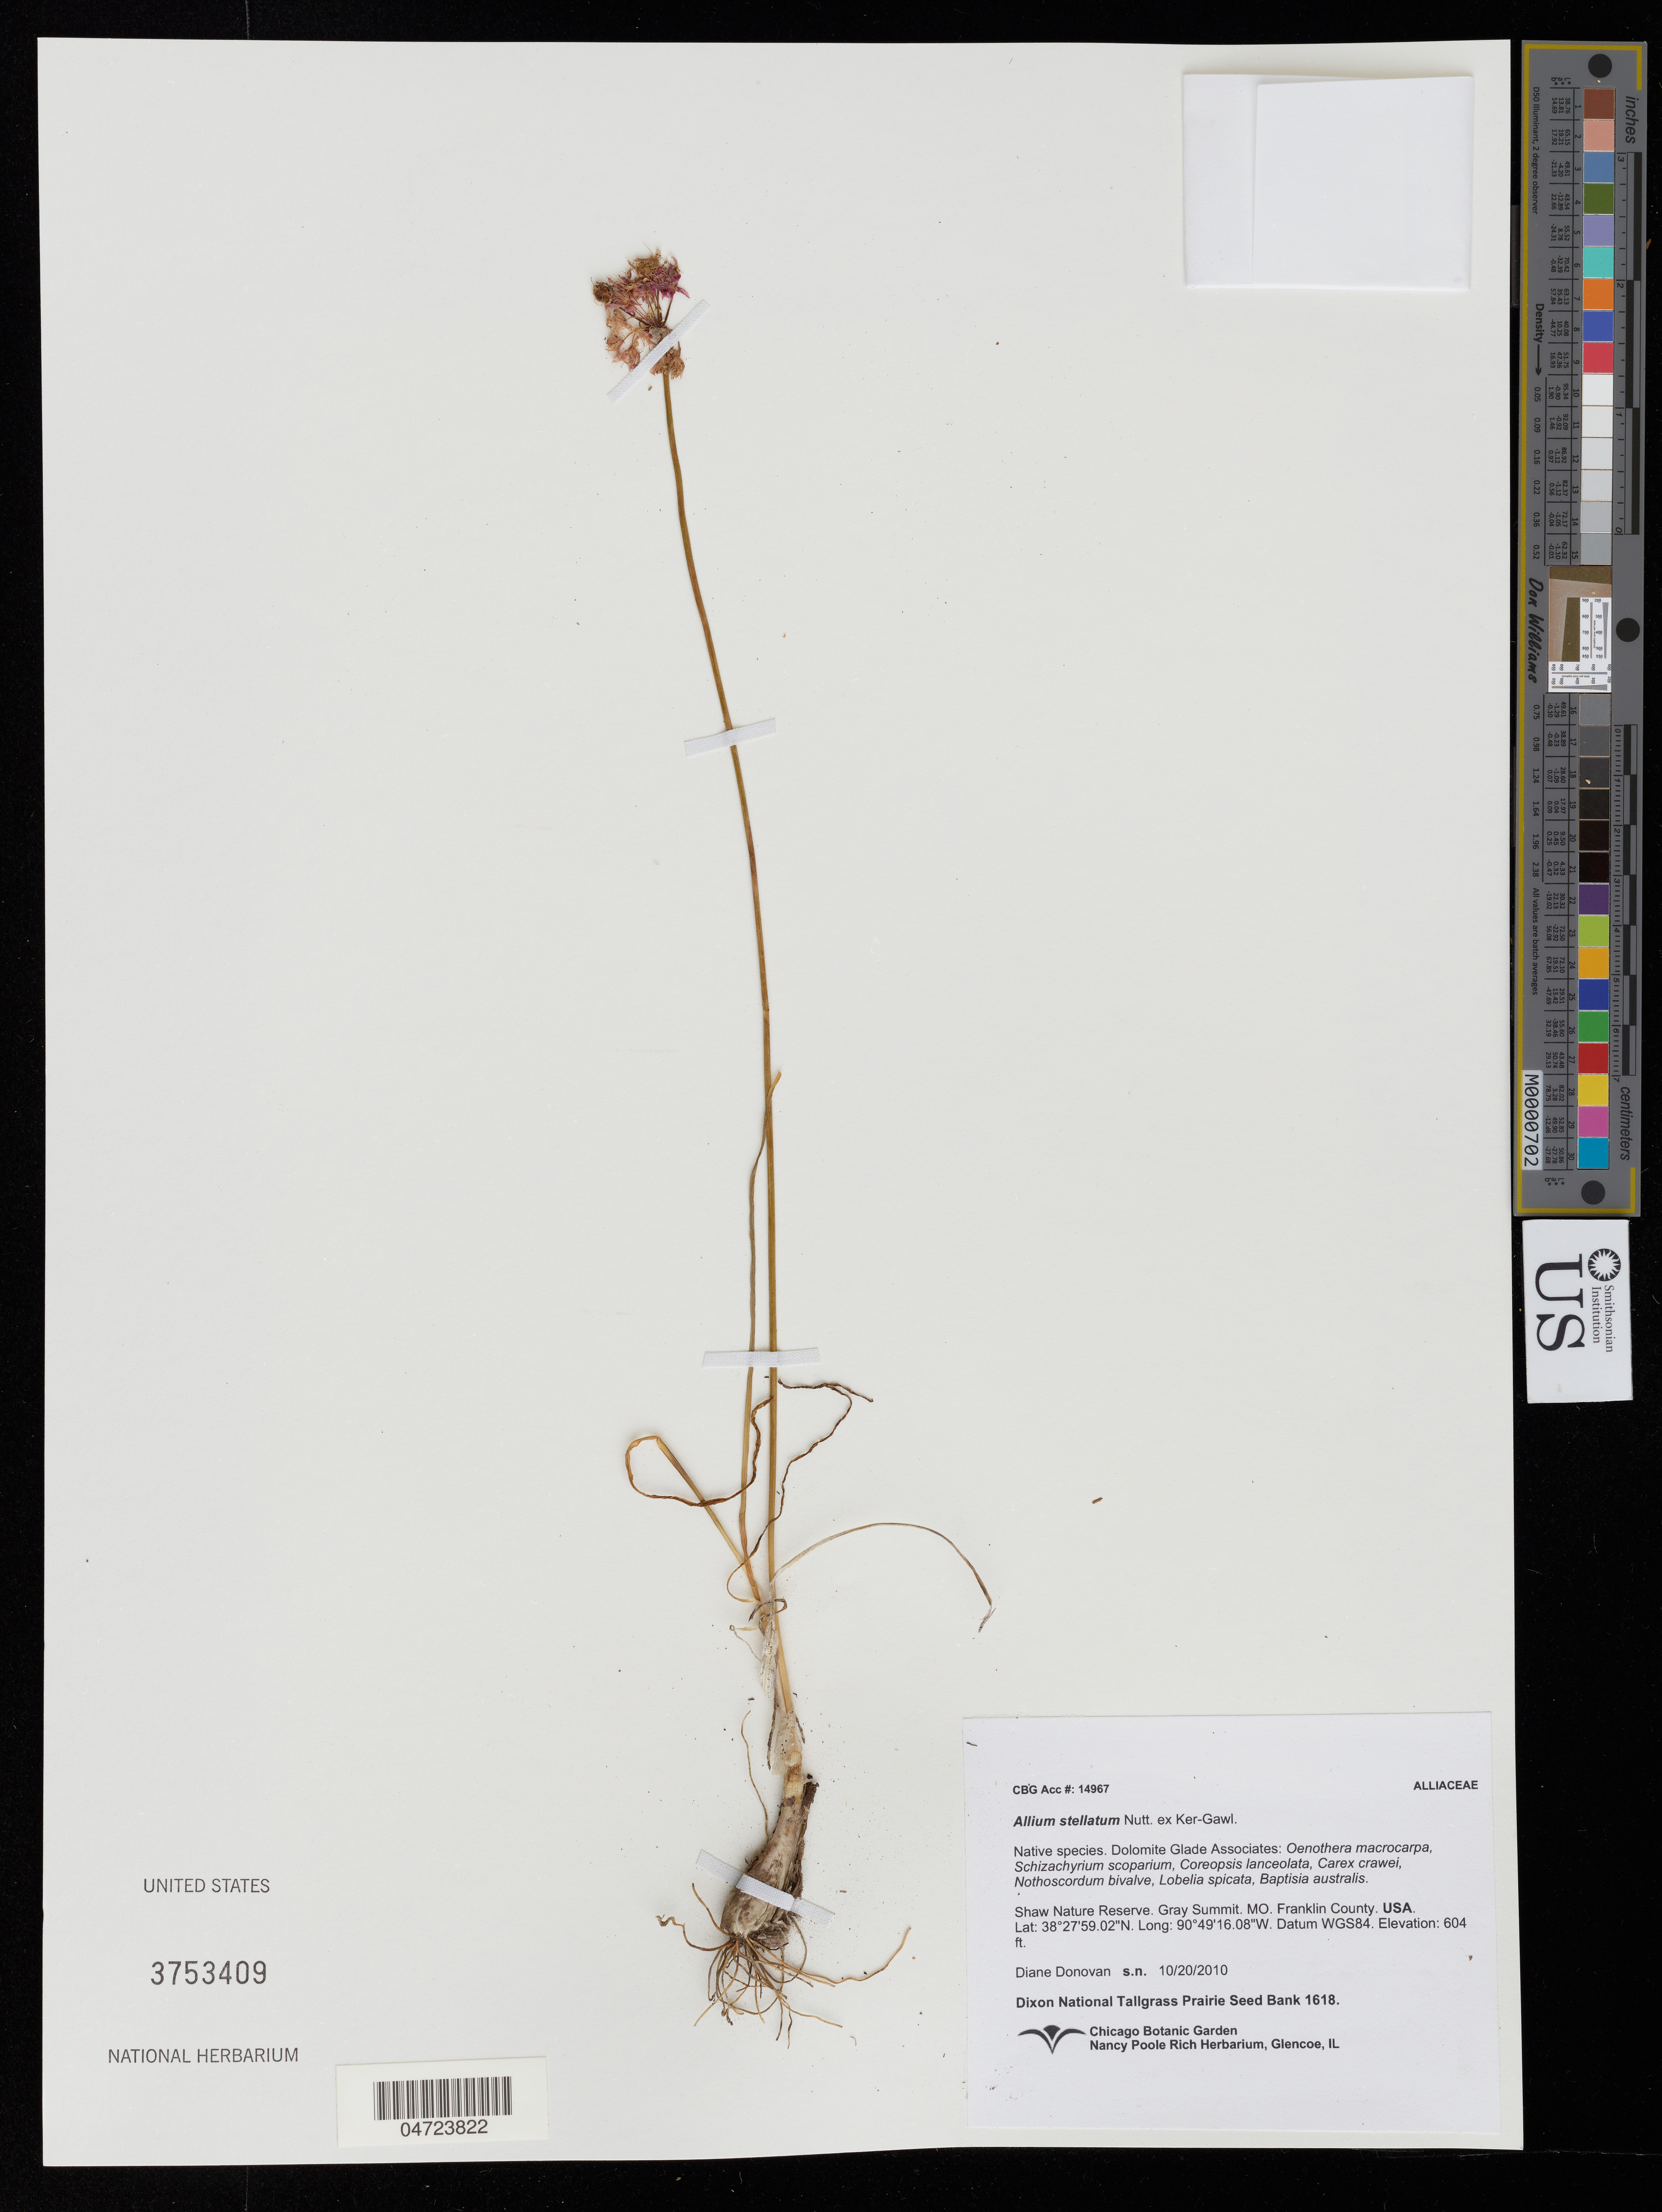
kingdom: Plantae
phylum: Tracheophyta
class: Liliopsida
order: Asparagales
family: Amaryllidaceae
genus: Allium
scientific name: Allium stellatum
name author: Nutt. ex Ker Gawl.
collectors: D. Donovan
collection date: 2010-10-20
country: United States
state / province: Missouri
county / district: Franklin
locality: Shaw Nature Reserve. Gray Summit. Franklin County.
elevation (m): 184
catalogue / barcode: US 3753409